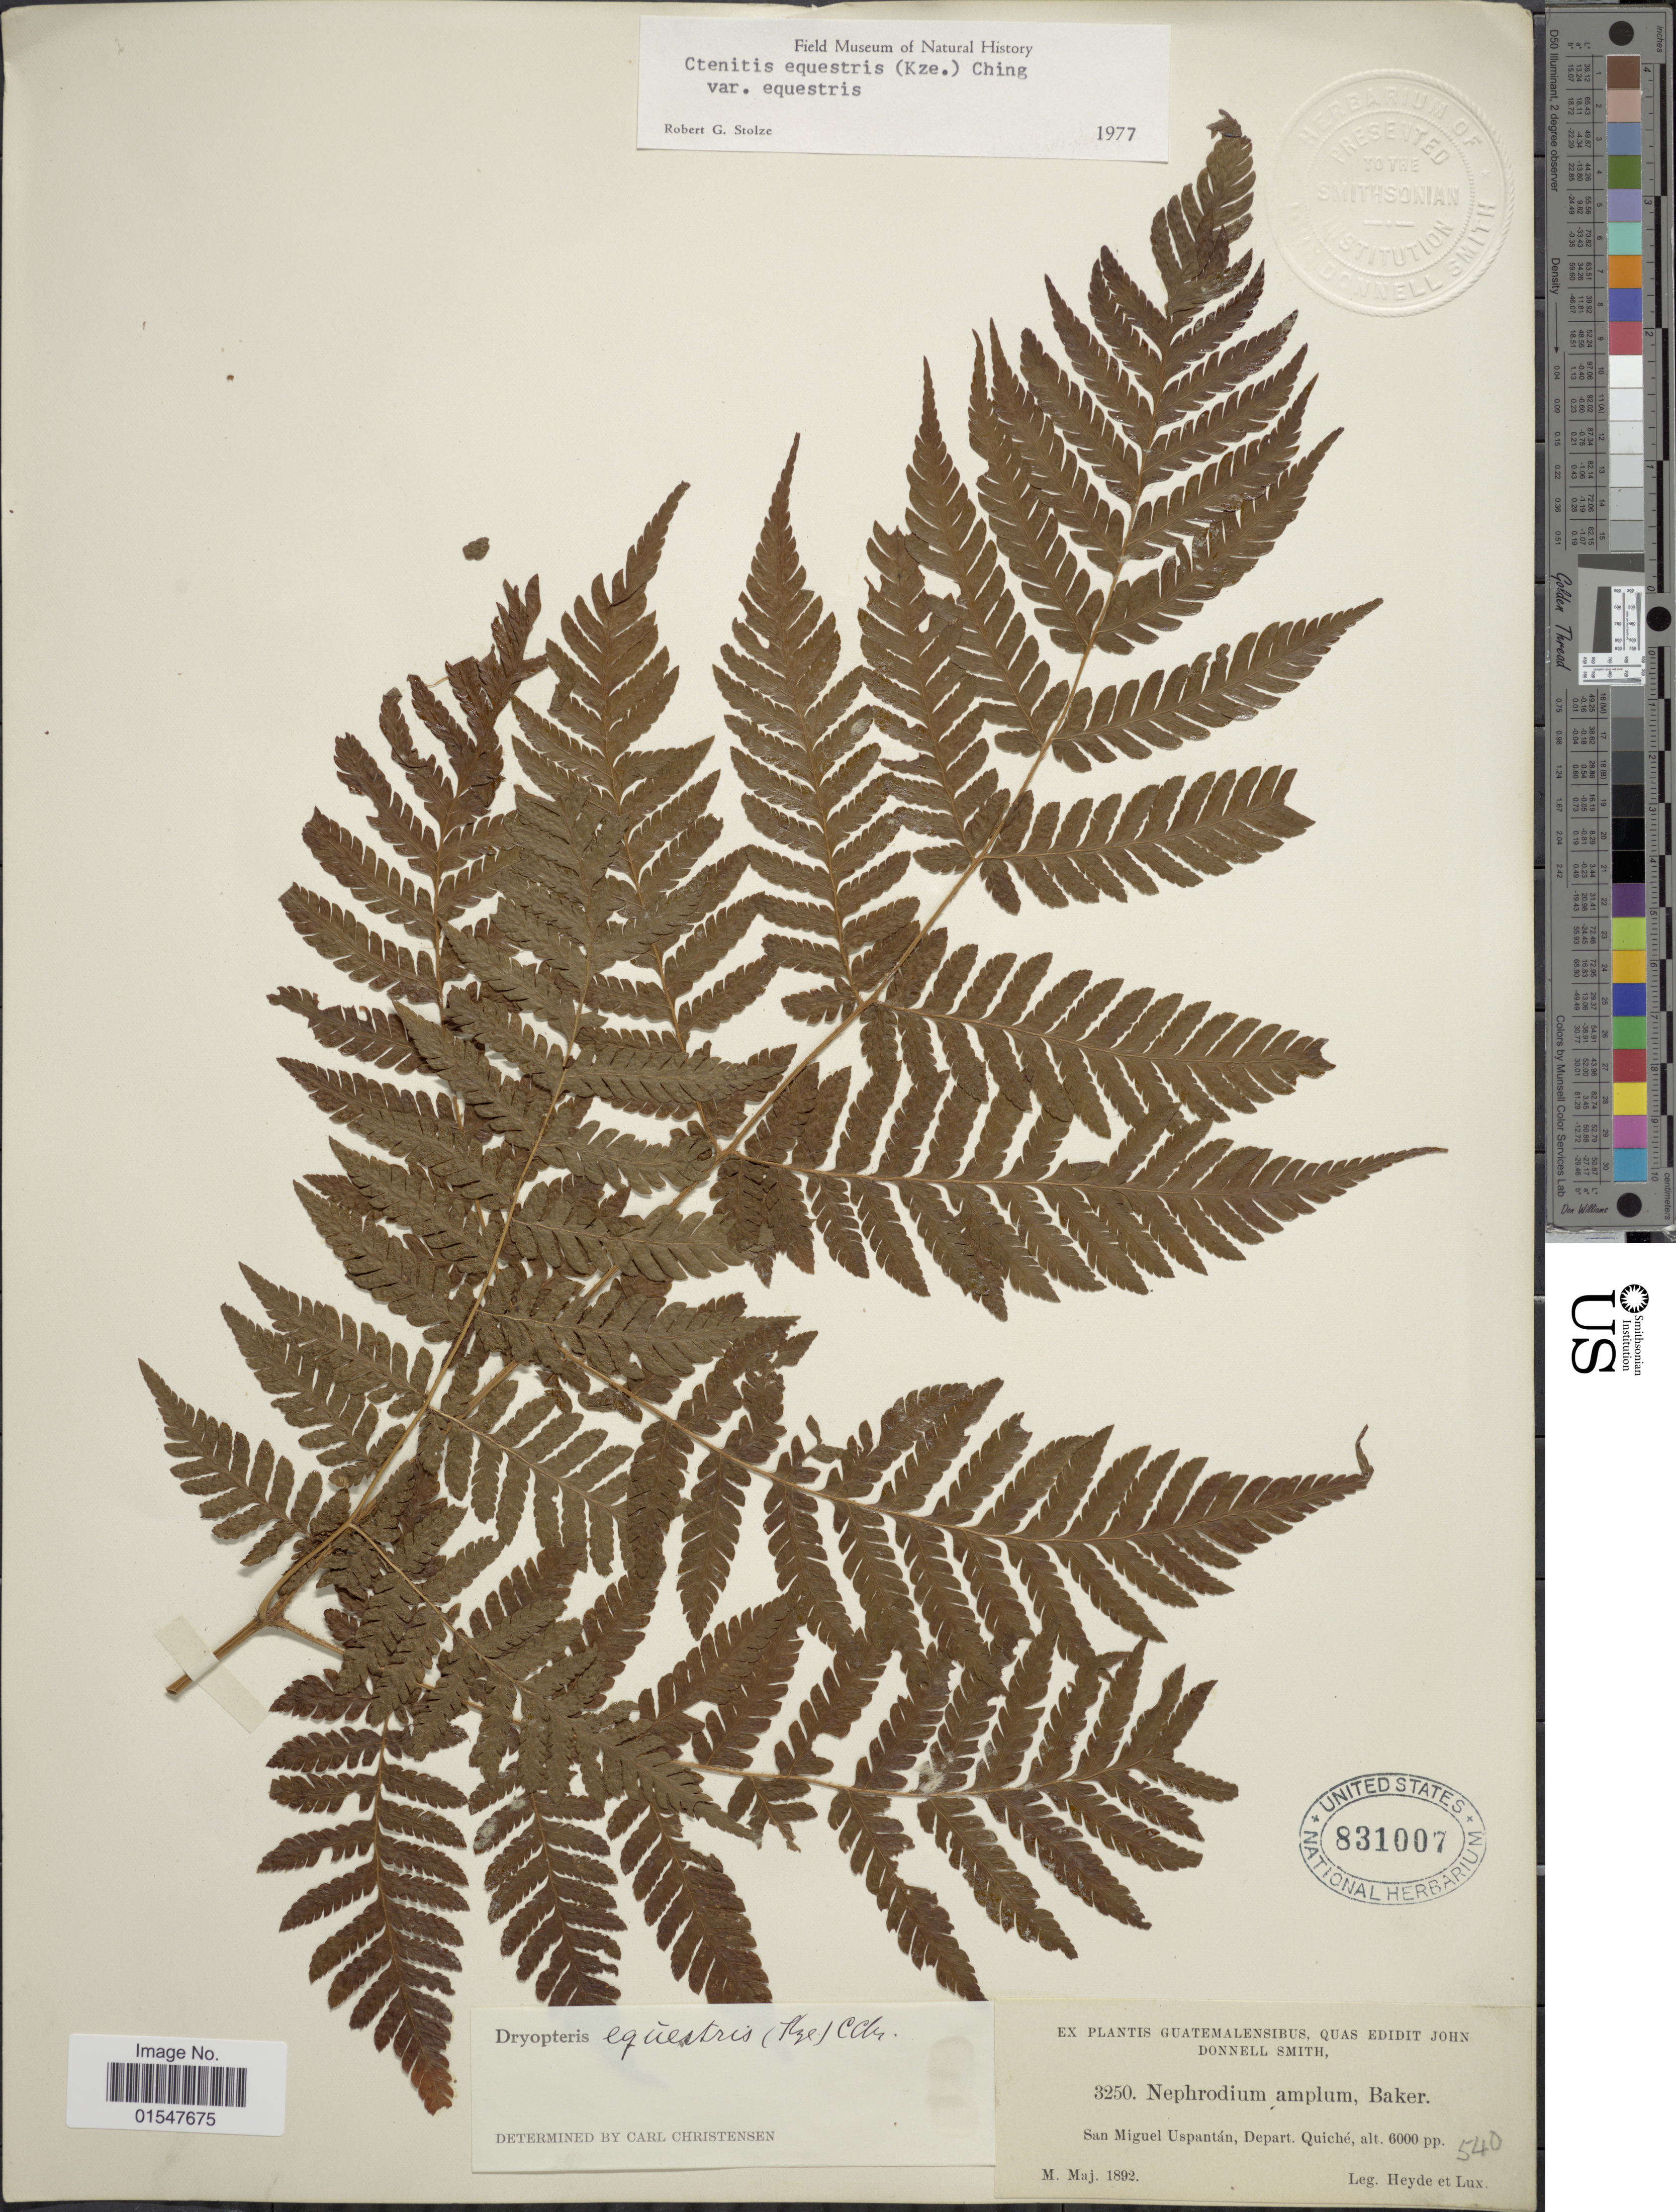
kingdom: Plantae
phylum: Tracheophyta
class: Polypodiopsida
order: Polypodiales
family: Dryopteridaceae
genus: Ctenitis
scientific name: Ctenitis equestris var. equestris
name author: (Kunze) Ching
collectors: Heyde & Lux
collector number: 3250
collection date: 1892-05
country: Guatemala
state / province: El Quiché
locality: San Miguel Uspantan, Depart. Quiche.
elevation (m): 1829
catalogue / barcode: US 831007